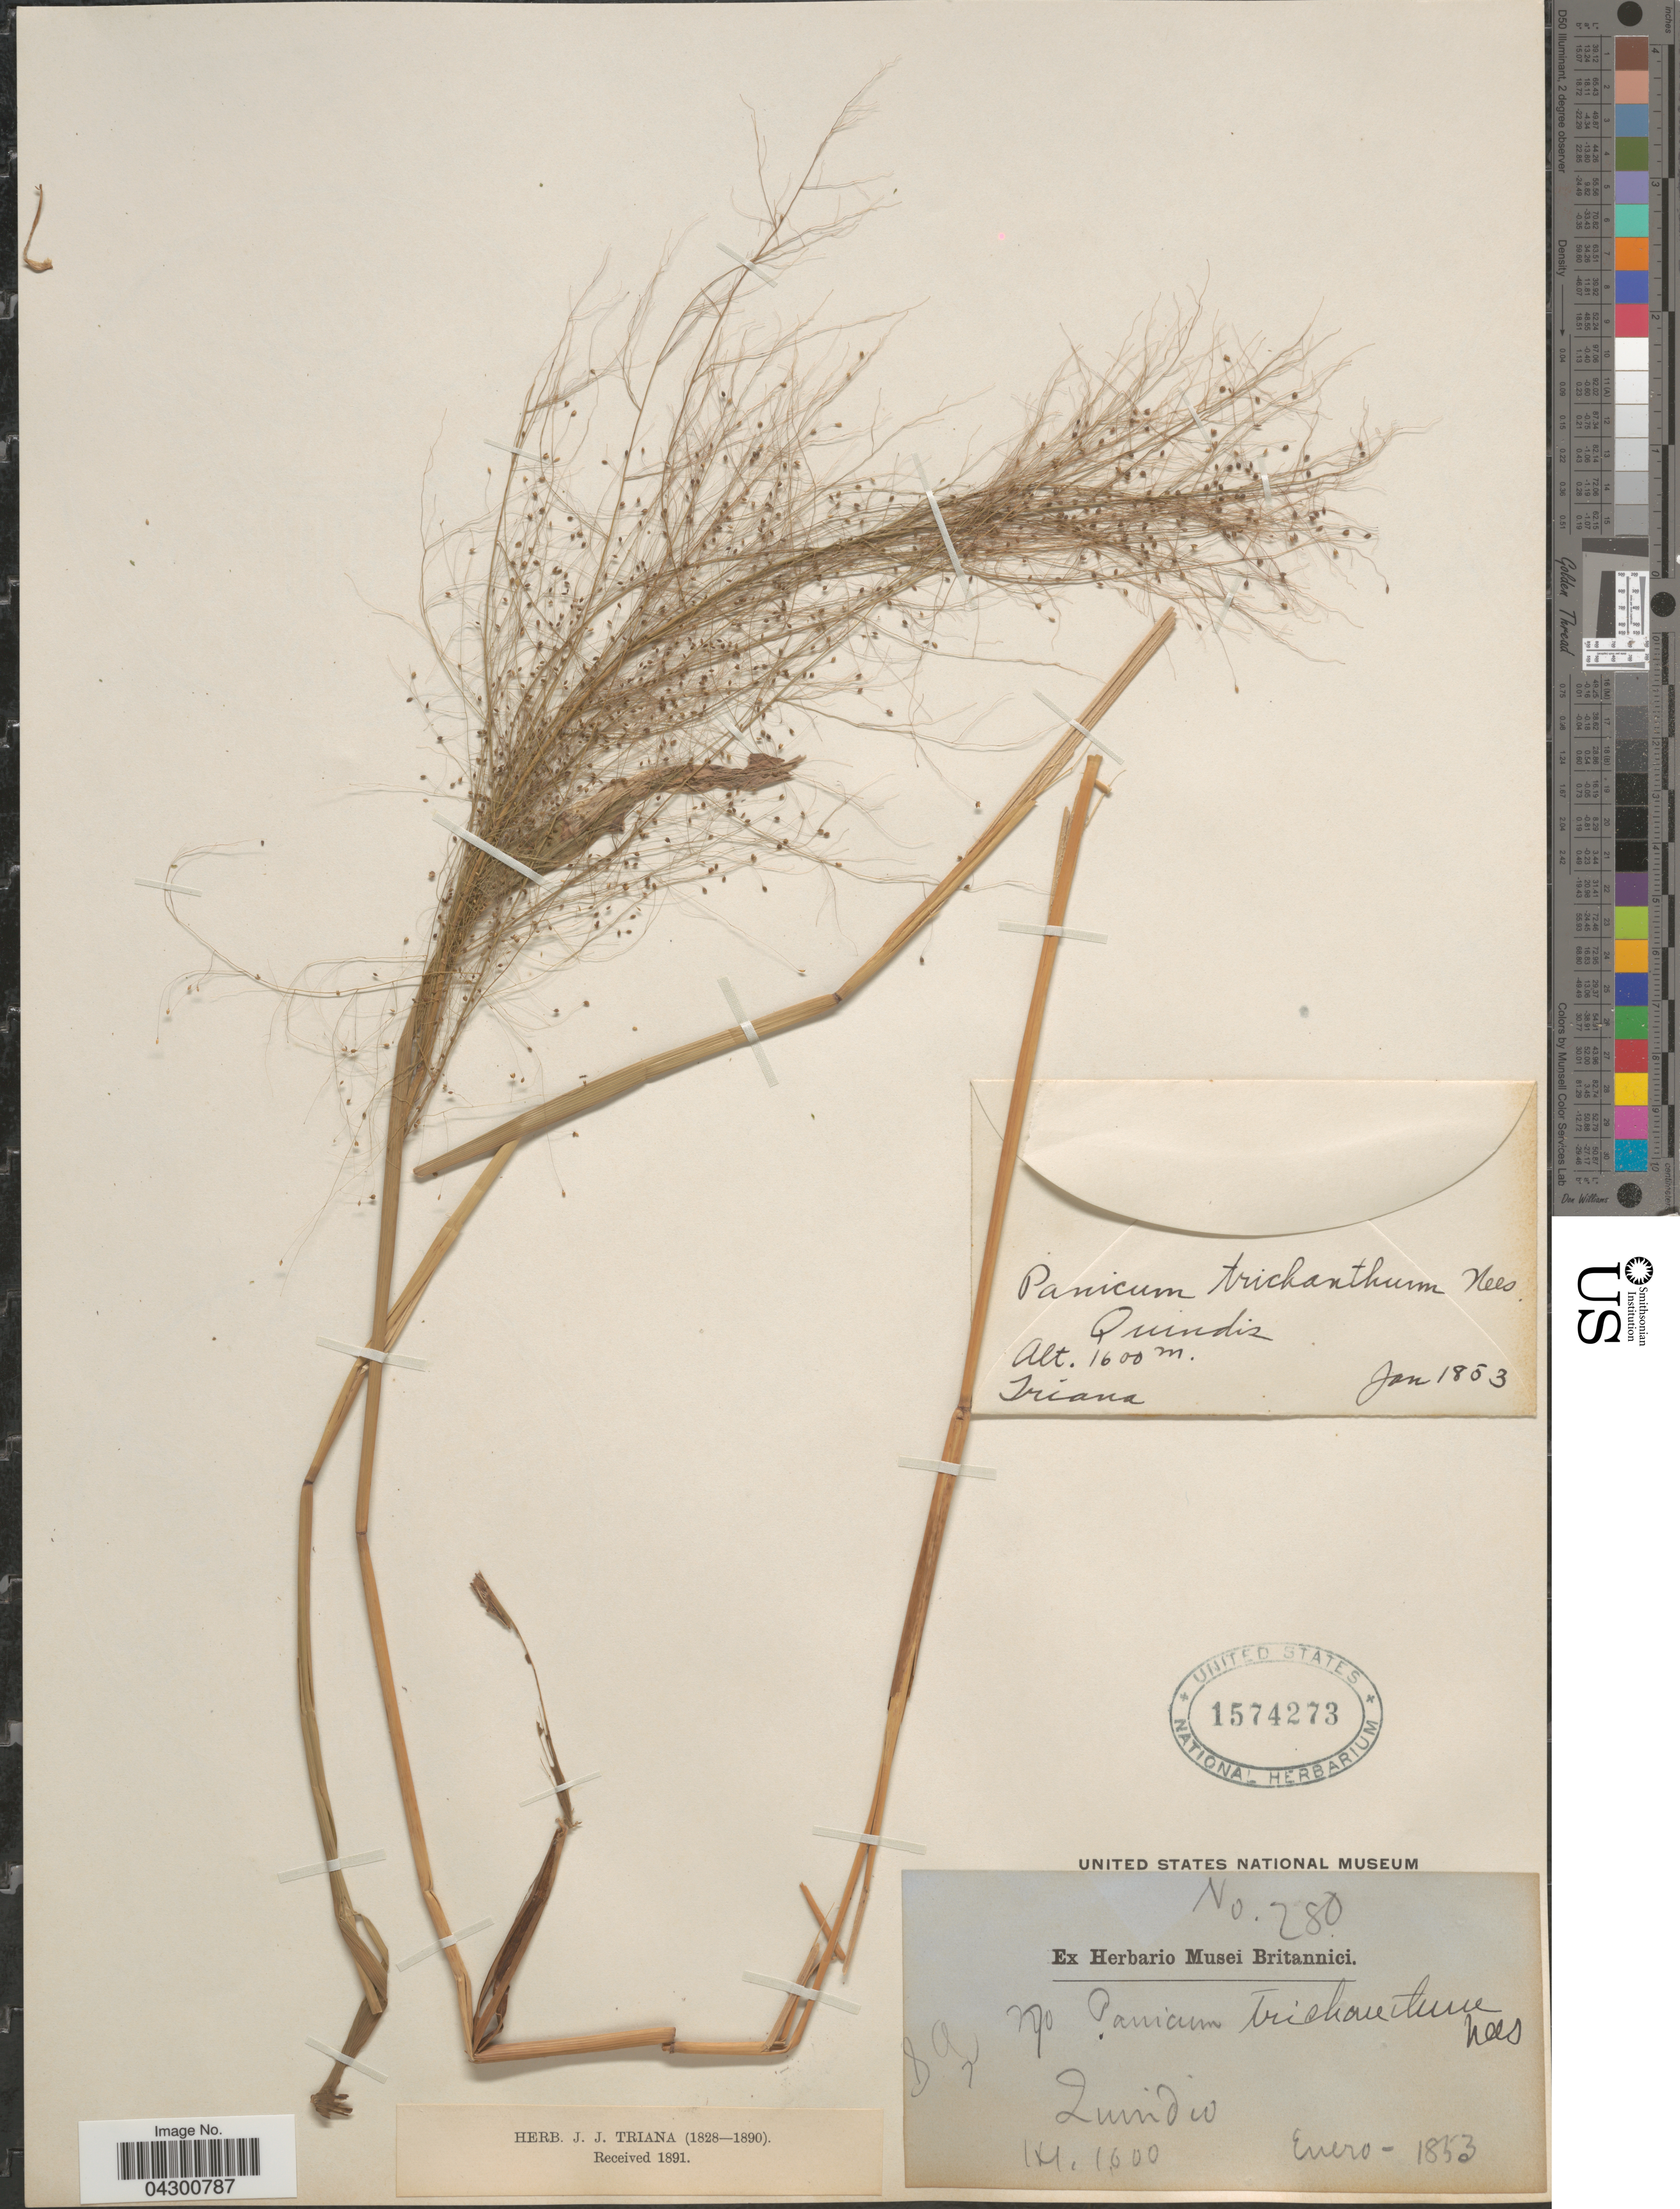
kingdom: Plantae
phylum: Tracheophyta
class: Liliopsida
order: Poales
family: Poaceae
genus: Panicum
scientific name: Panicum trichanthum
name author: Nees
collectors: J. J. Triana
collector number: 280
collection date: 1853-01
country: Colombia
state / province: Quindío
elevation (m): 1600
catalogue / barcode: US 1574273